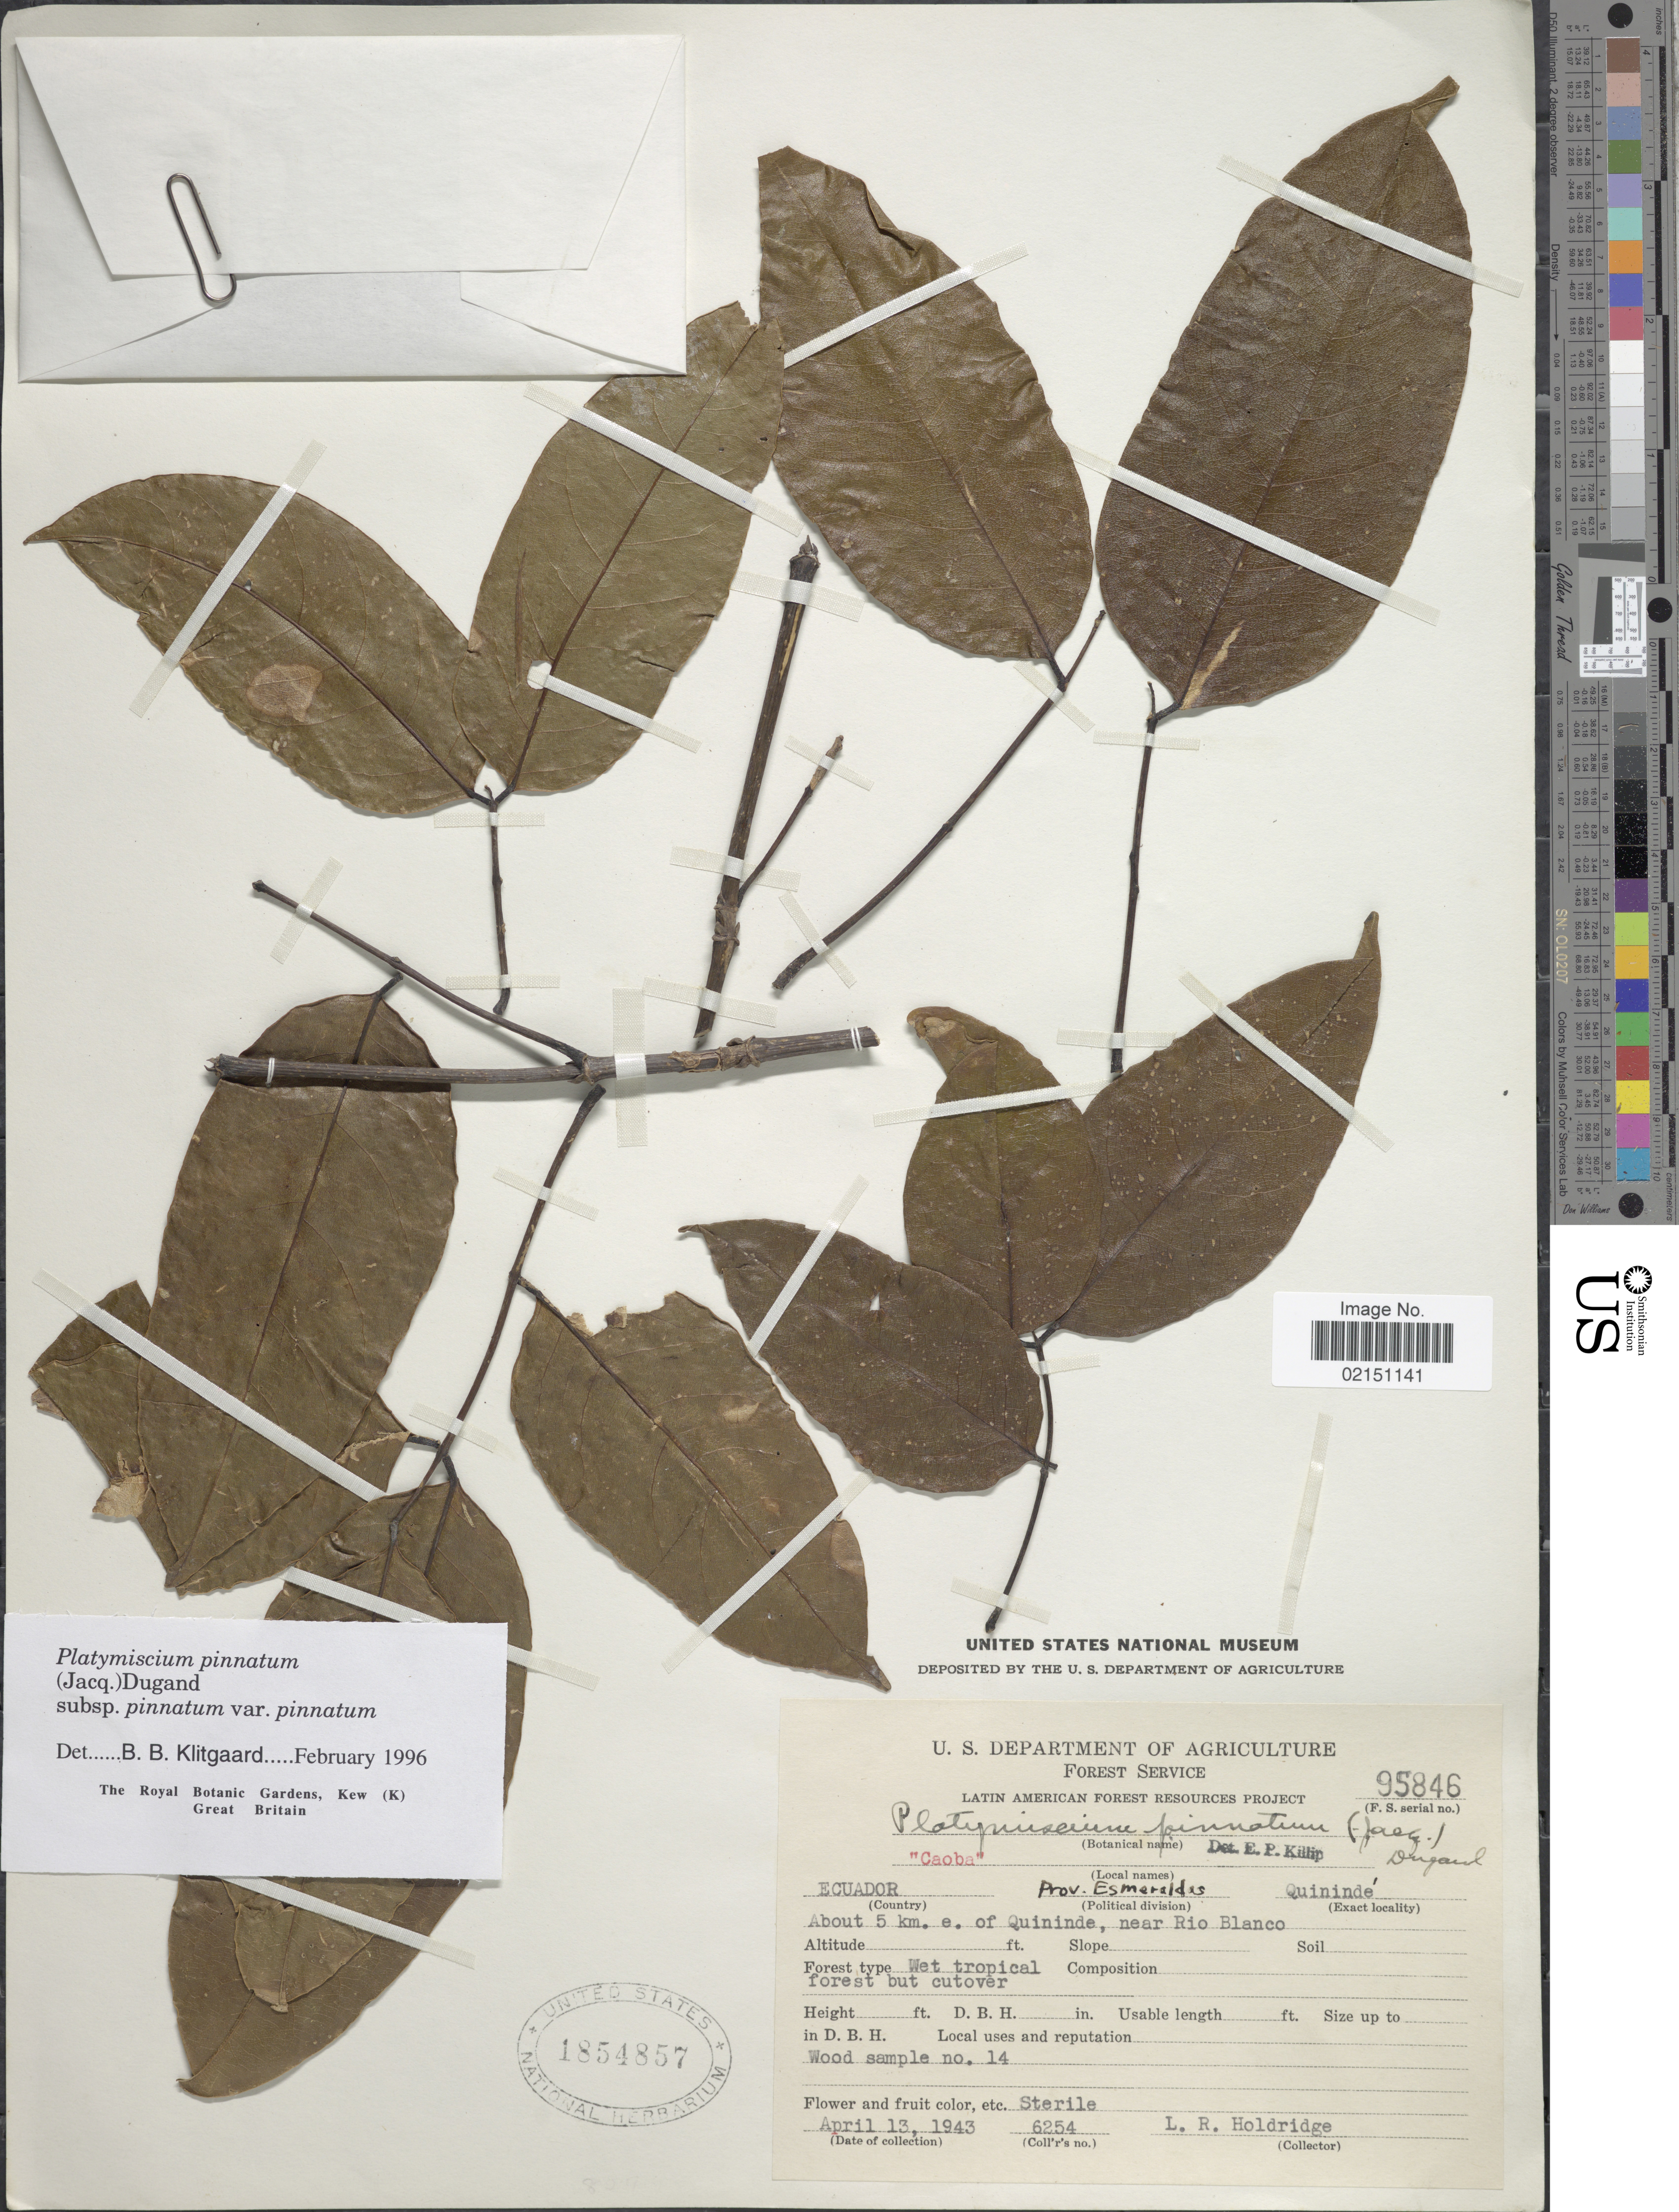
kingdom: Plantae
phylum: Tracheophyta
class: Magnoliopsida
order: Fabales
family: Fabaceae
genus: Platymiscium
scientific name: Platymiscium pinnatum var. pinnatum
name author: (Jacq.)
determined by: Klitgaard, B. B.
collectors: L. Holdridge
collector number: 6254/95846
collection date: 1943-04-13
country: Ecuador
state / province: Esmeraldas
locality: Quininde. About 5 km. e. of Quininde, near Rio Blanco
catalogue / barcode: US 1854857